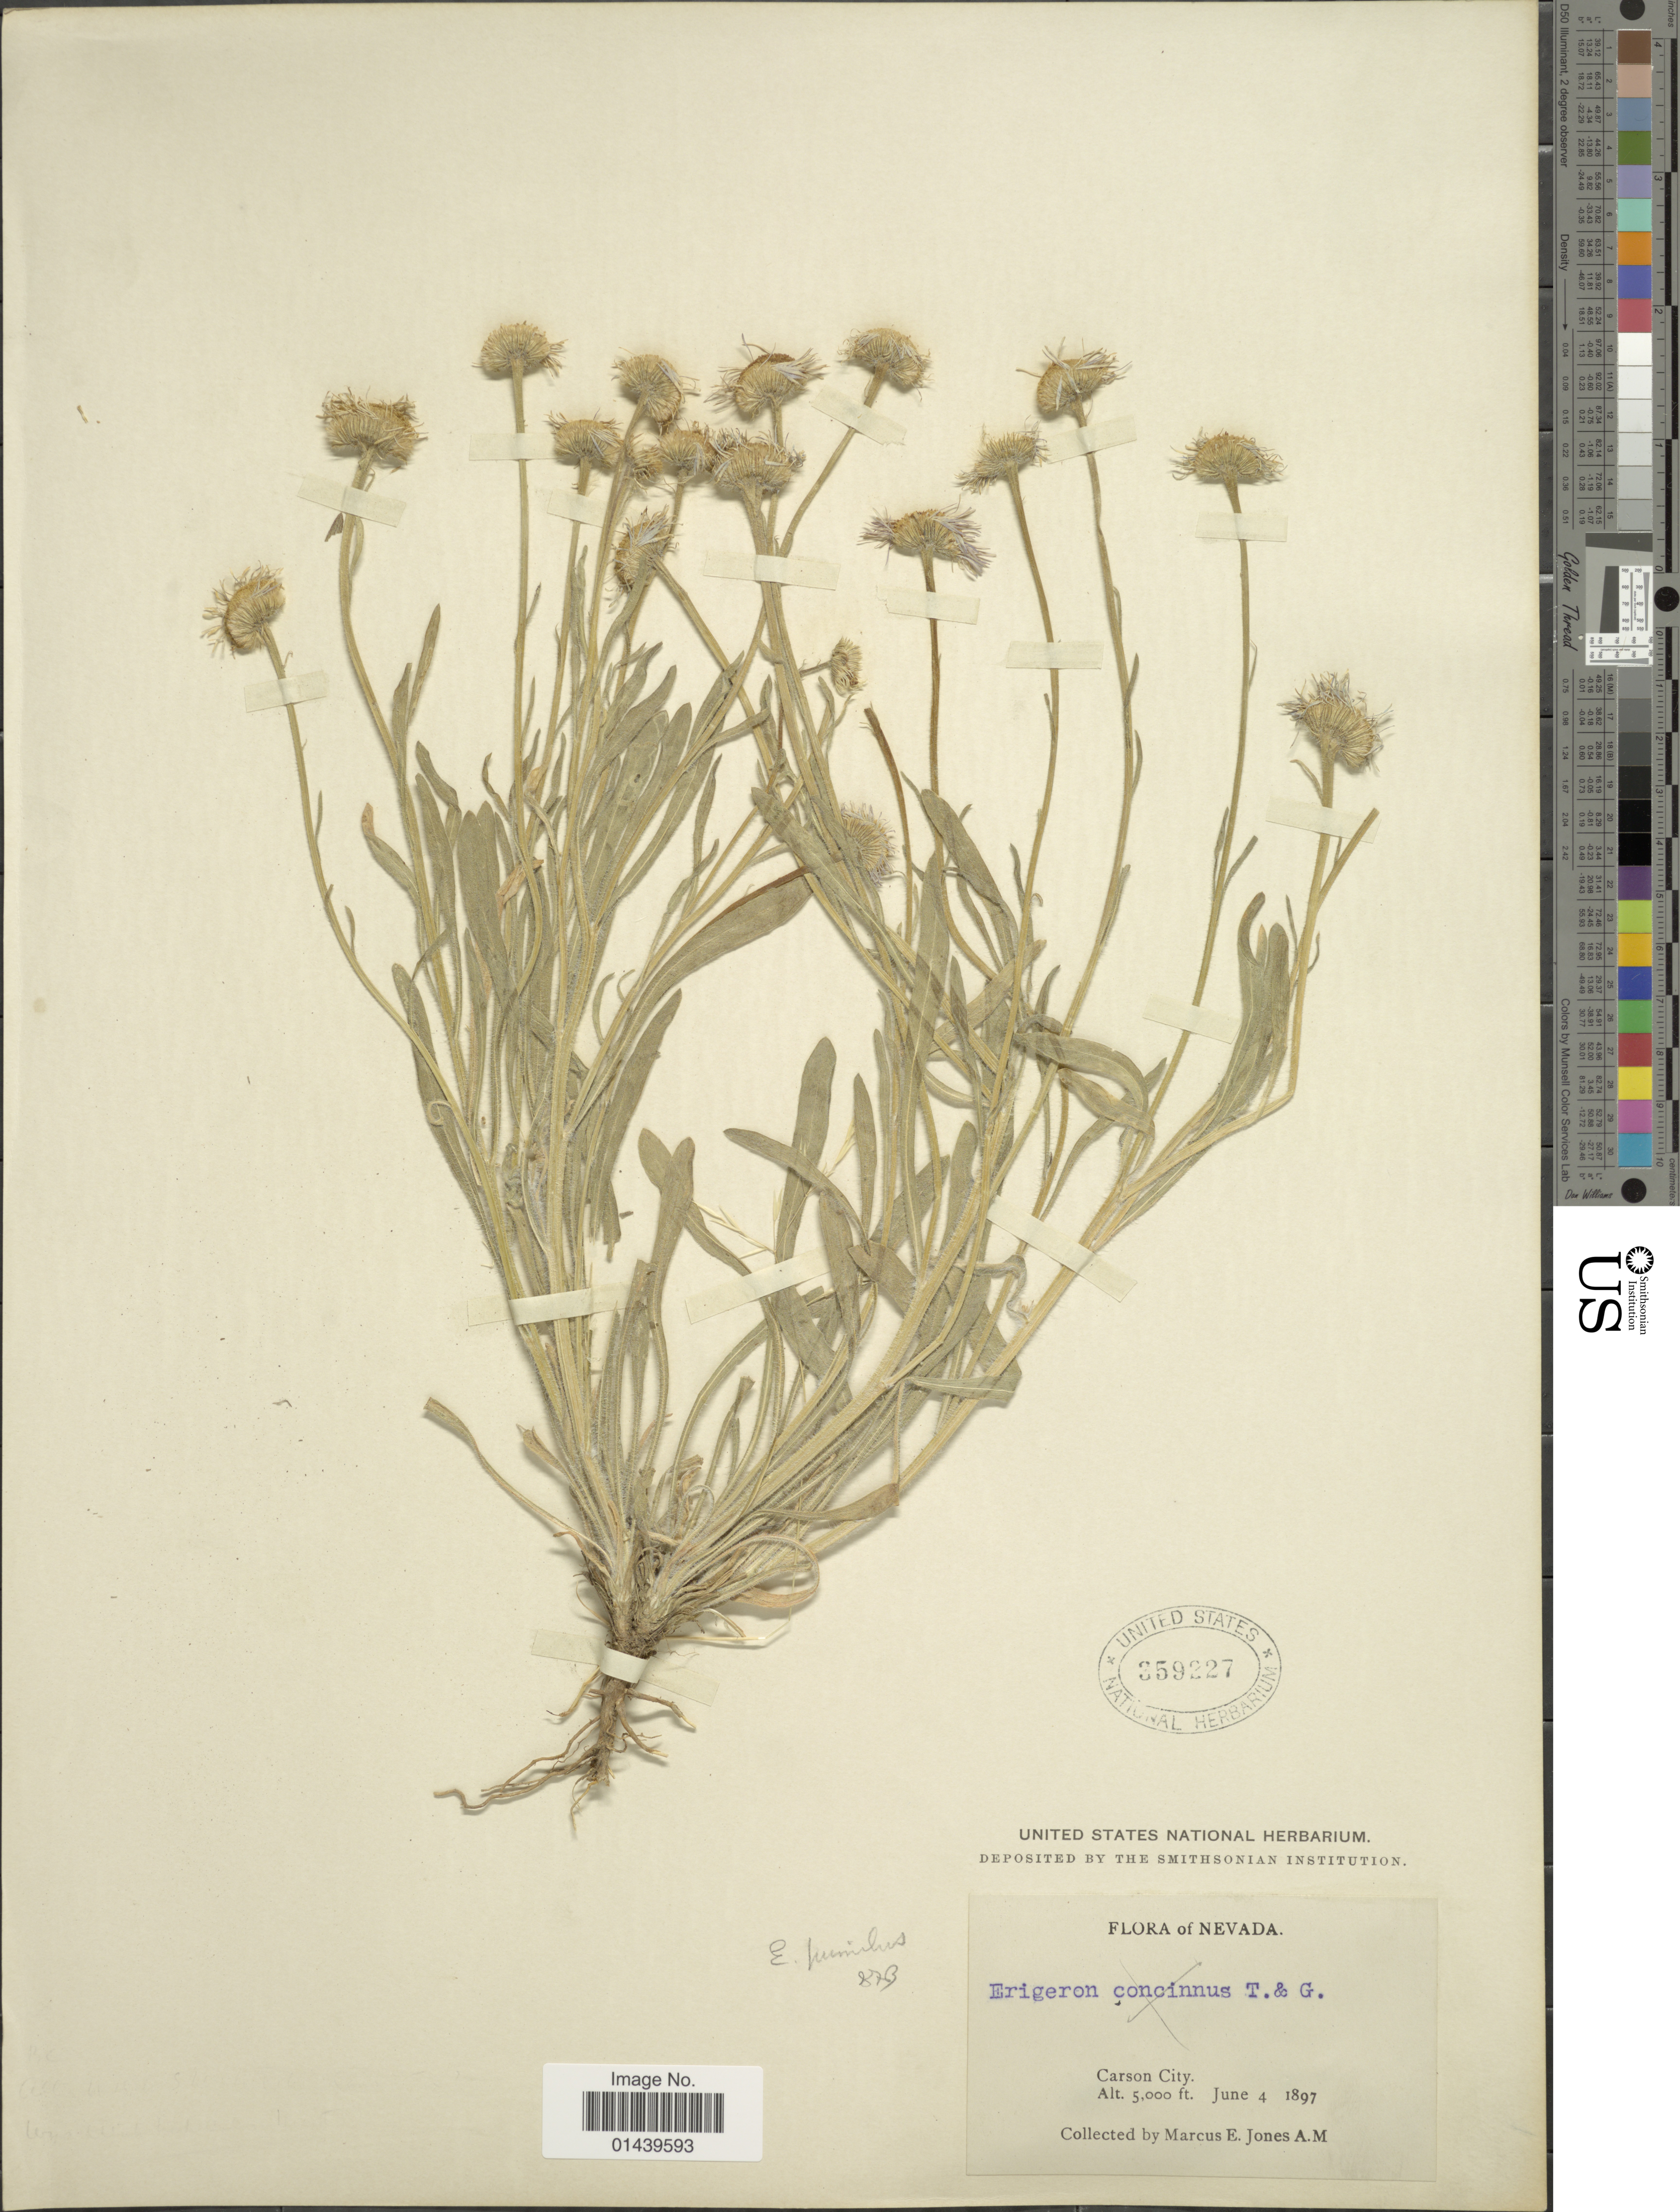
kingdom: Plantae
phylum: Tracheophyta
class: Magnoliopsida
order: Asterales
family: Asteraceae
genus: Erigeron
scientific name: Erigeron pumilus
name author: Nutt.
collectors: M. E. Jones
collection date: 1897-06-04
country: United States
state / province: Nevada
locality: Carson City.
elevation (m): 1524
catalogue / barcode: US 359227